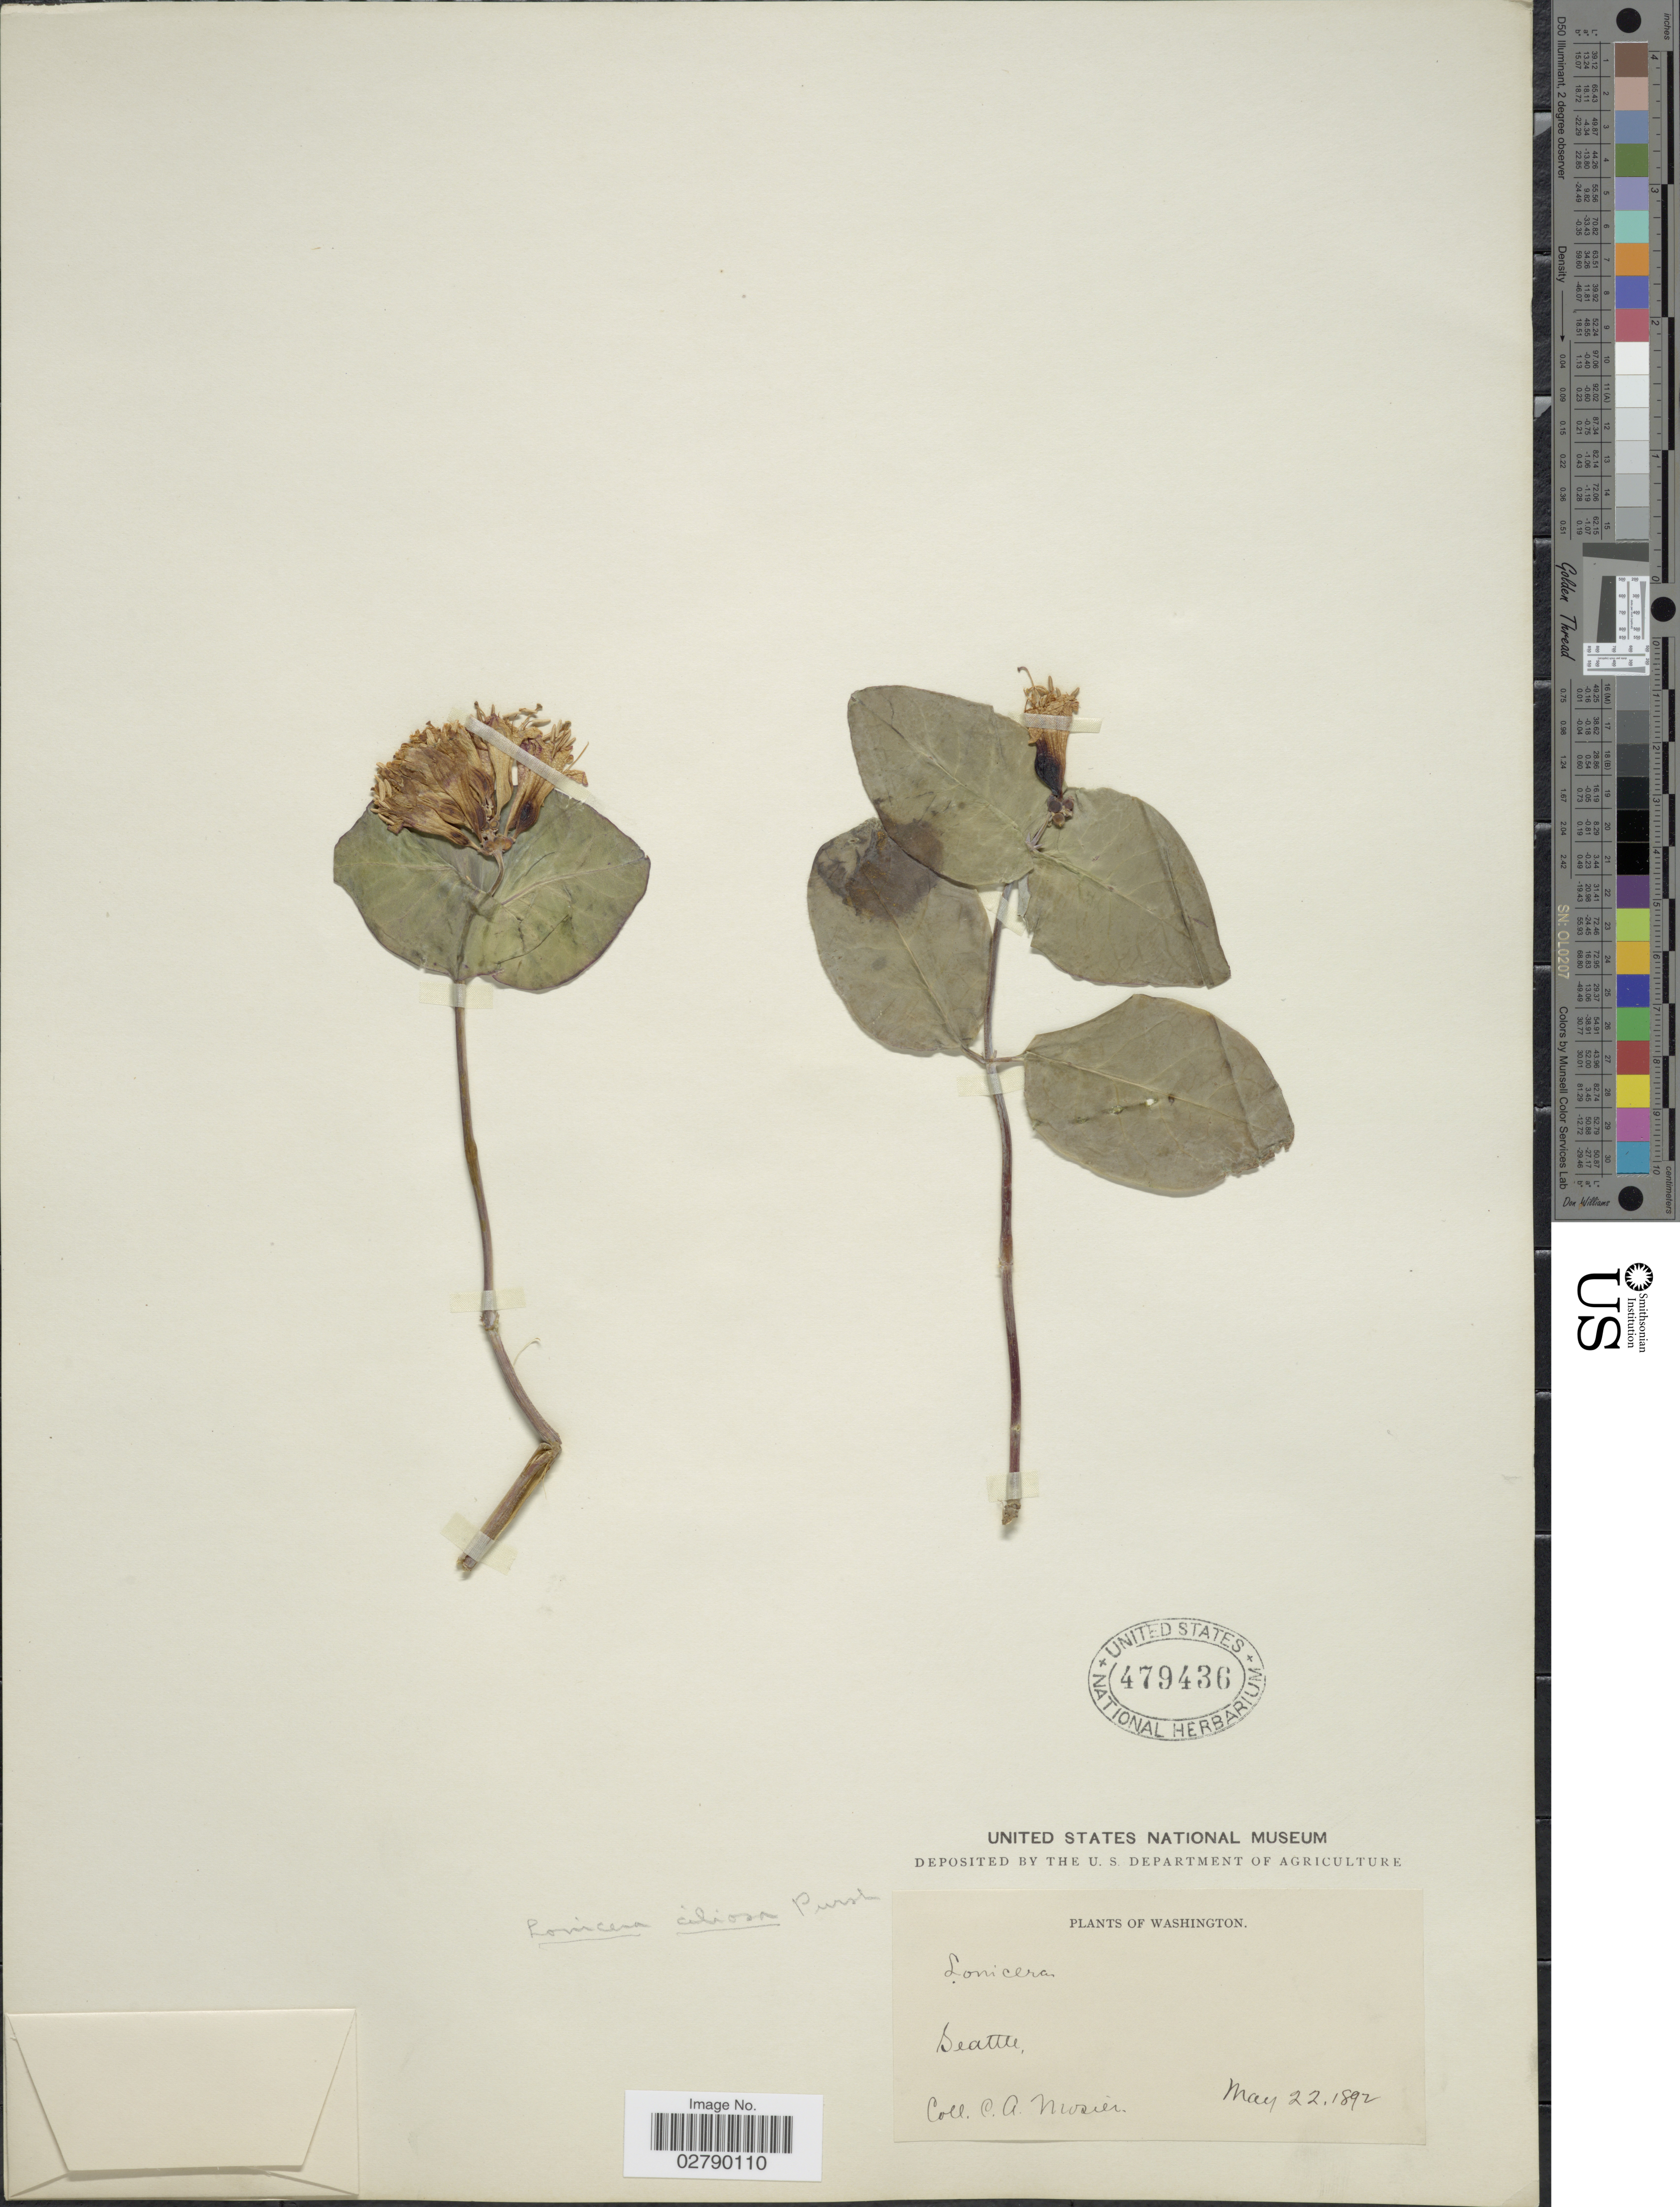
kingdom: Plantae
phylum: Tracheophyta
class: Magnoliopsida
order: Dipsacales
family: Caprifoliaceae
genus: Lonicera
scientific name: Lonicera sp.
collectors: C. A. Mosier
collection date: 1892-05-22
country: United States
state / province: Washington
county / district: King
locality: Seattle.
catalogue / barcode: US 479436